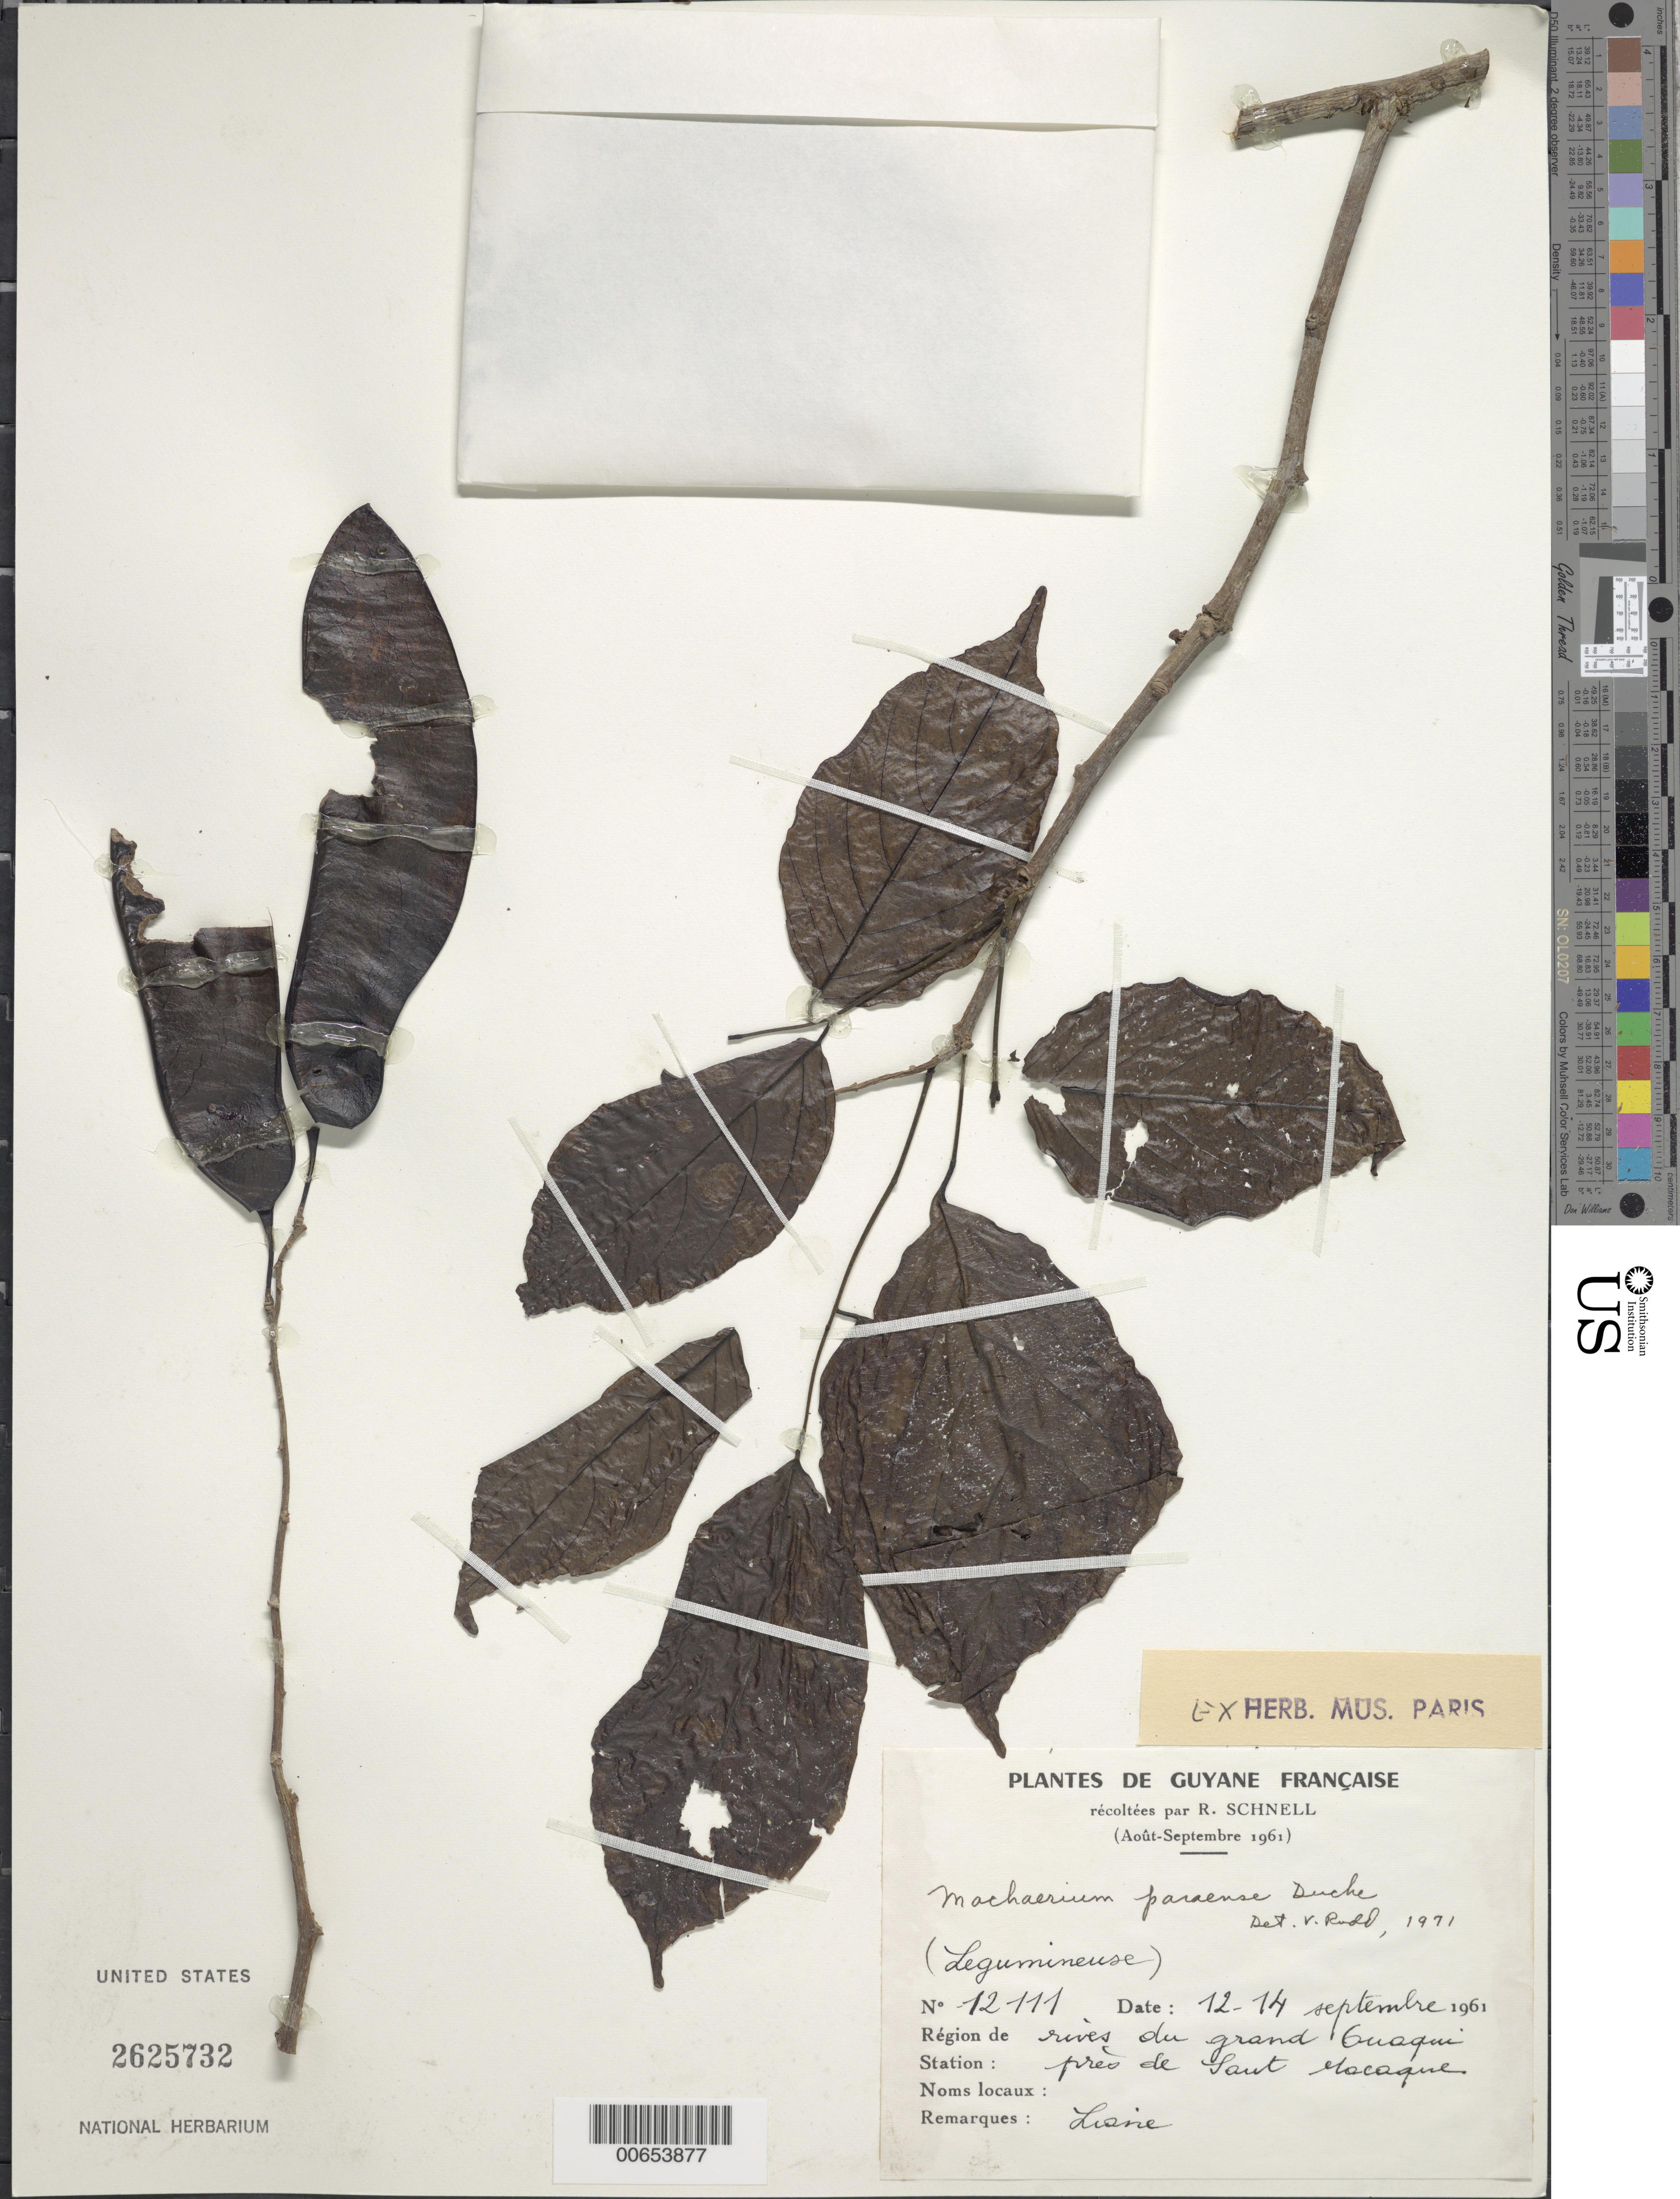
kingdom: Plantae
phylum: Tracheophyta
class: Magnoliopsida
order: Fabales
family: Fabaceae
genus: Machaerium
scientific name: Machaerium paraense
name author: Ducke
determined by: Rudd, V. E.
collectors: R. A. Schnell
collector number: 12111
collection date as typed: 12-Sep-61 to 14-Sep-61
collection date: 1961-09-12/1961-09-14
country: French Guiana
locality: Saut Macaque, rives du Grand Ouaqui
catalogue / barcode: US 2625732